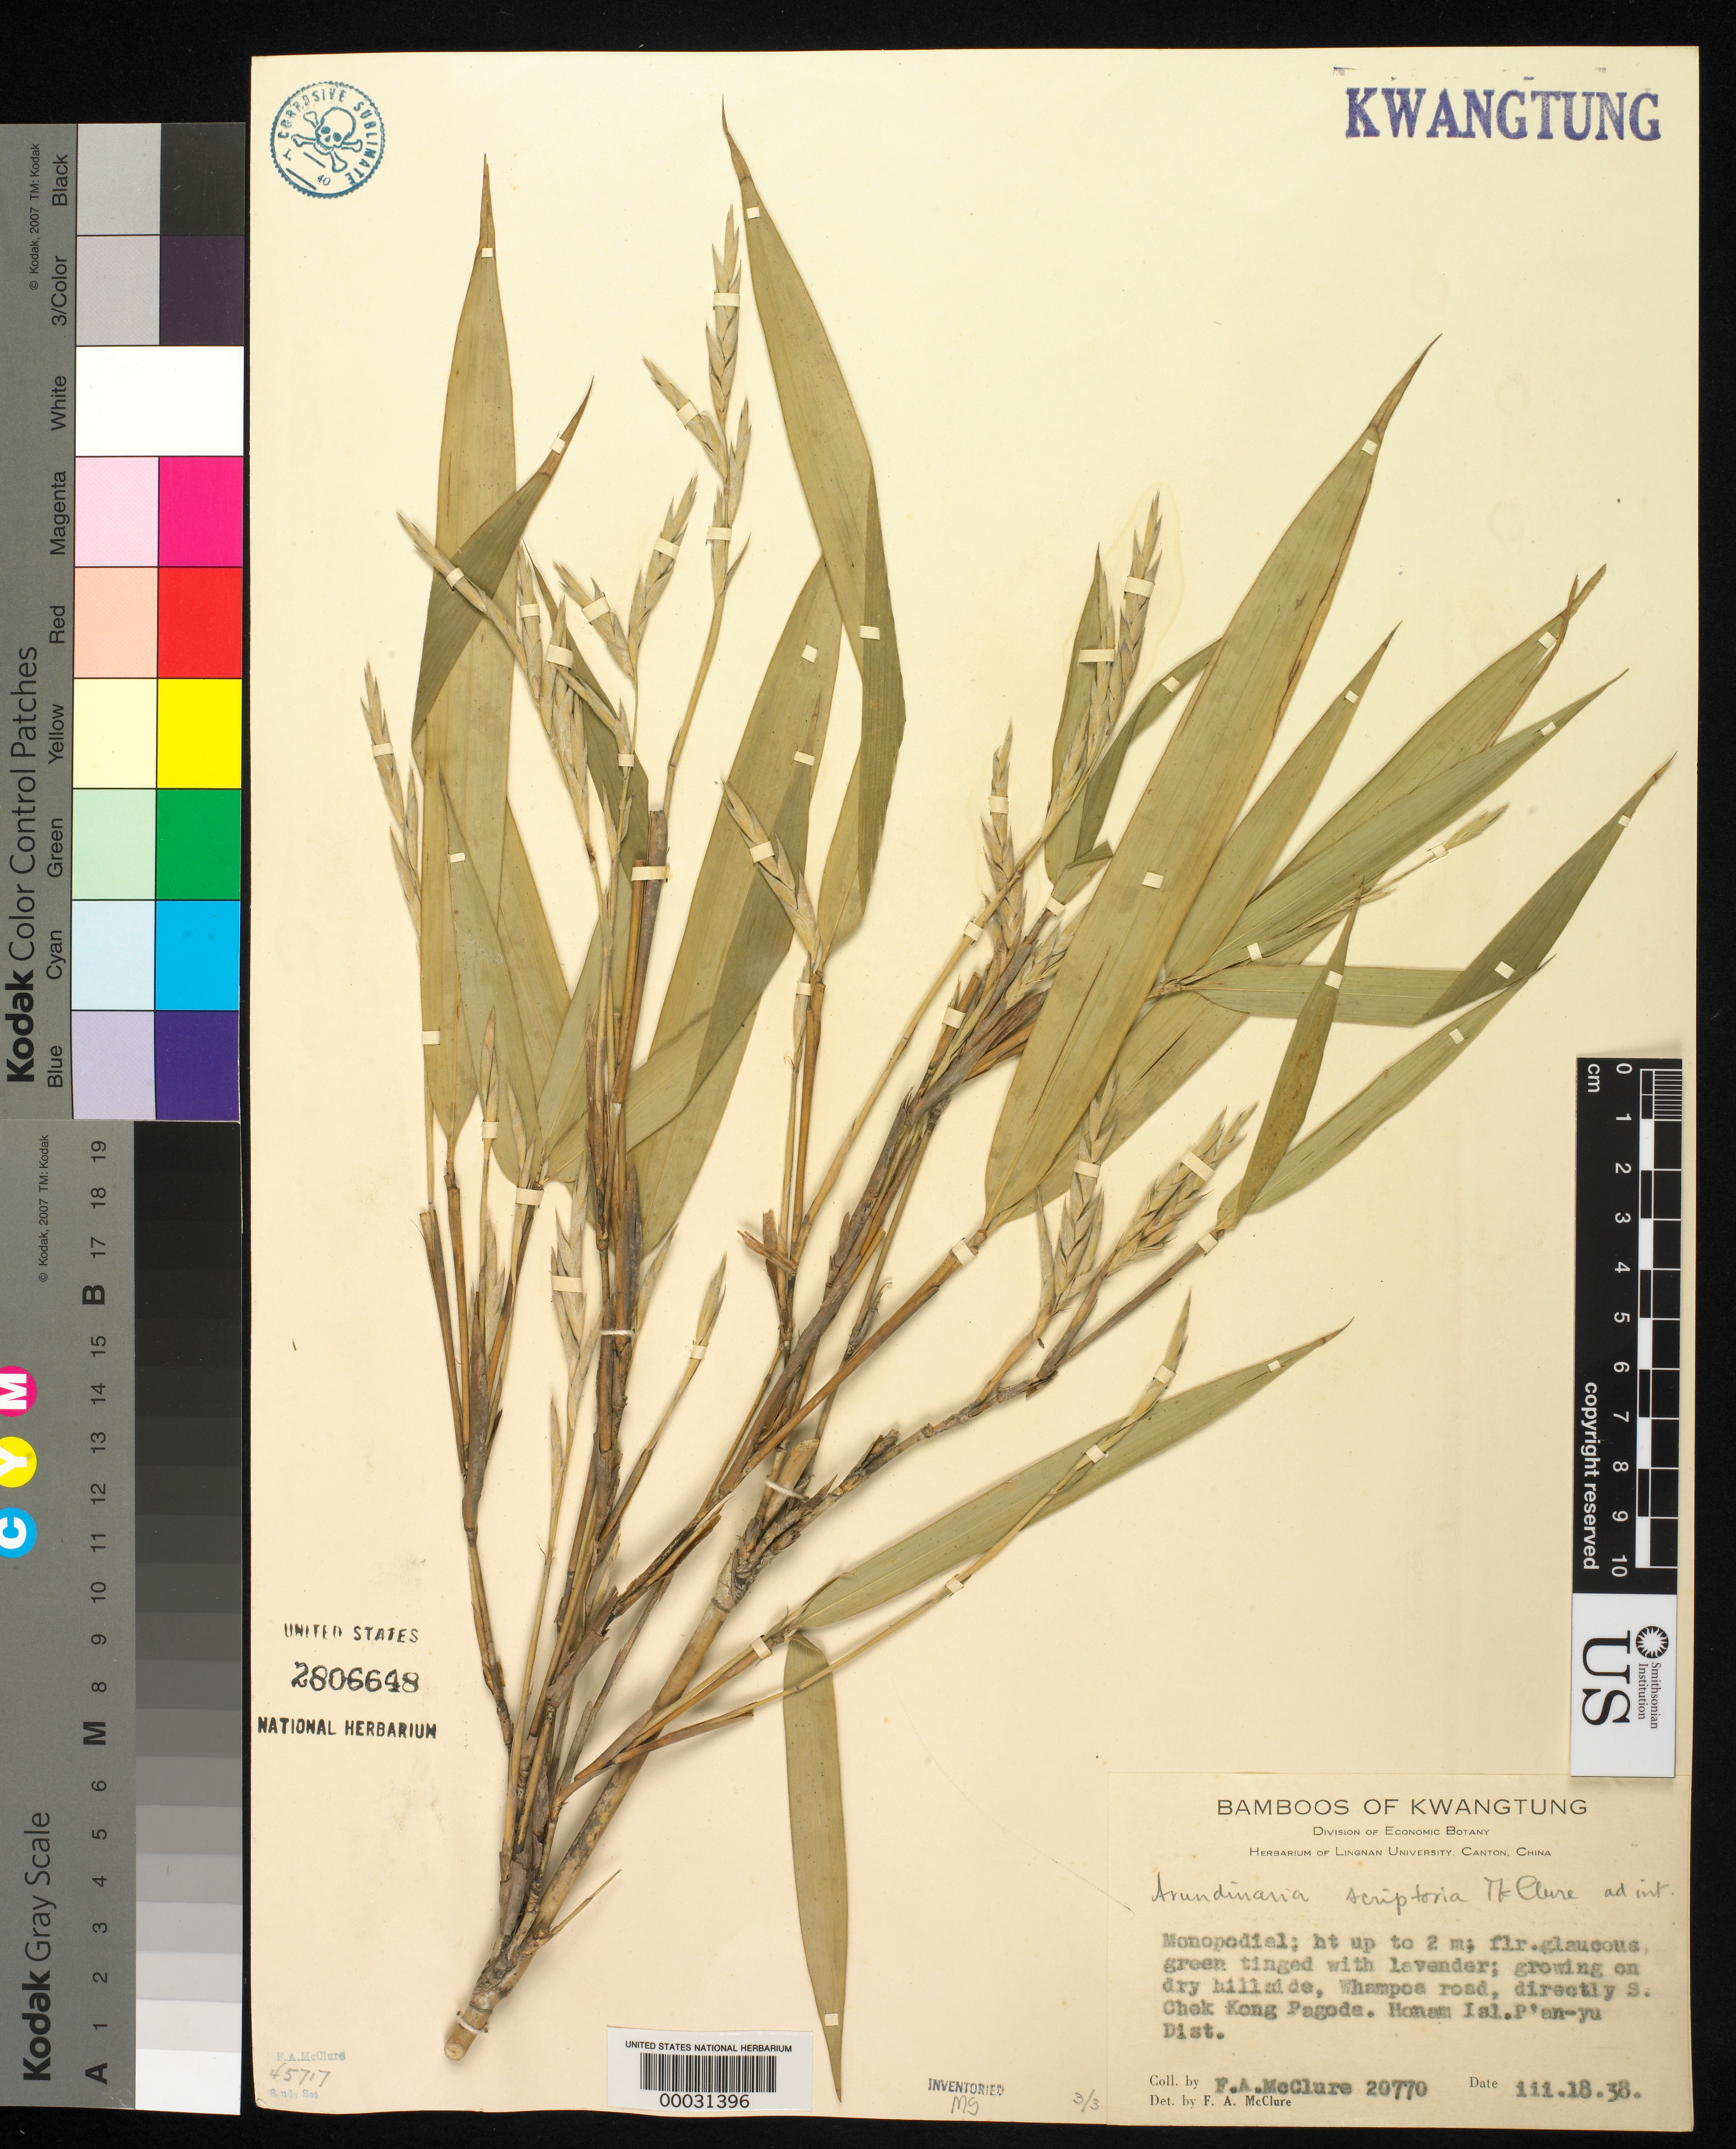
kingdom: Plantae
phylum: Tracheophyta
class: Liliopsida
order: Poales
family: Poaceae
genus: Arundinaria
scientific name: Arundinaria scriptoria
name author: L.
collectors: F. A. McClure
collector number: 20770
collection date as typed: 18 Mar 1938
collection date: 1938-03-18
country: China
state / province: Guangdong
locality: Chek kong pagoda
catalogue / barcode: US 2806648